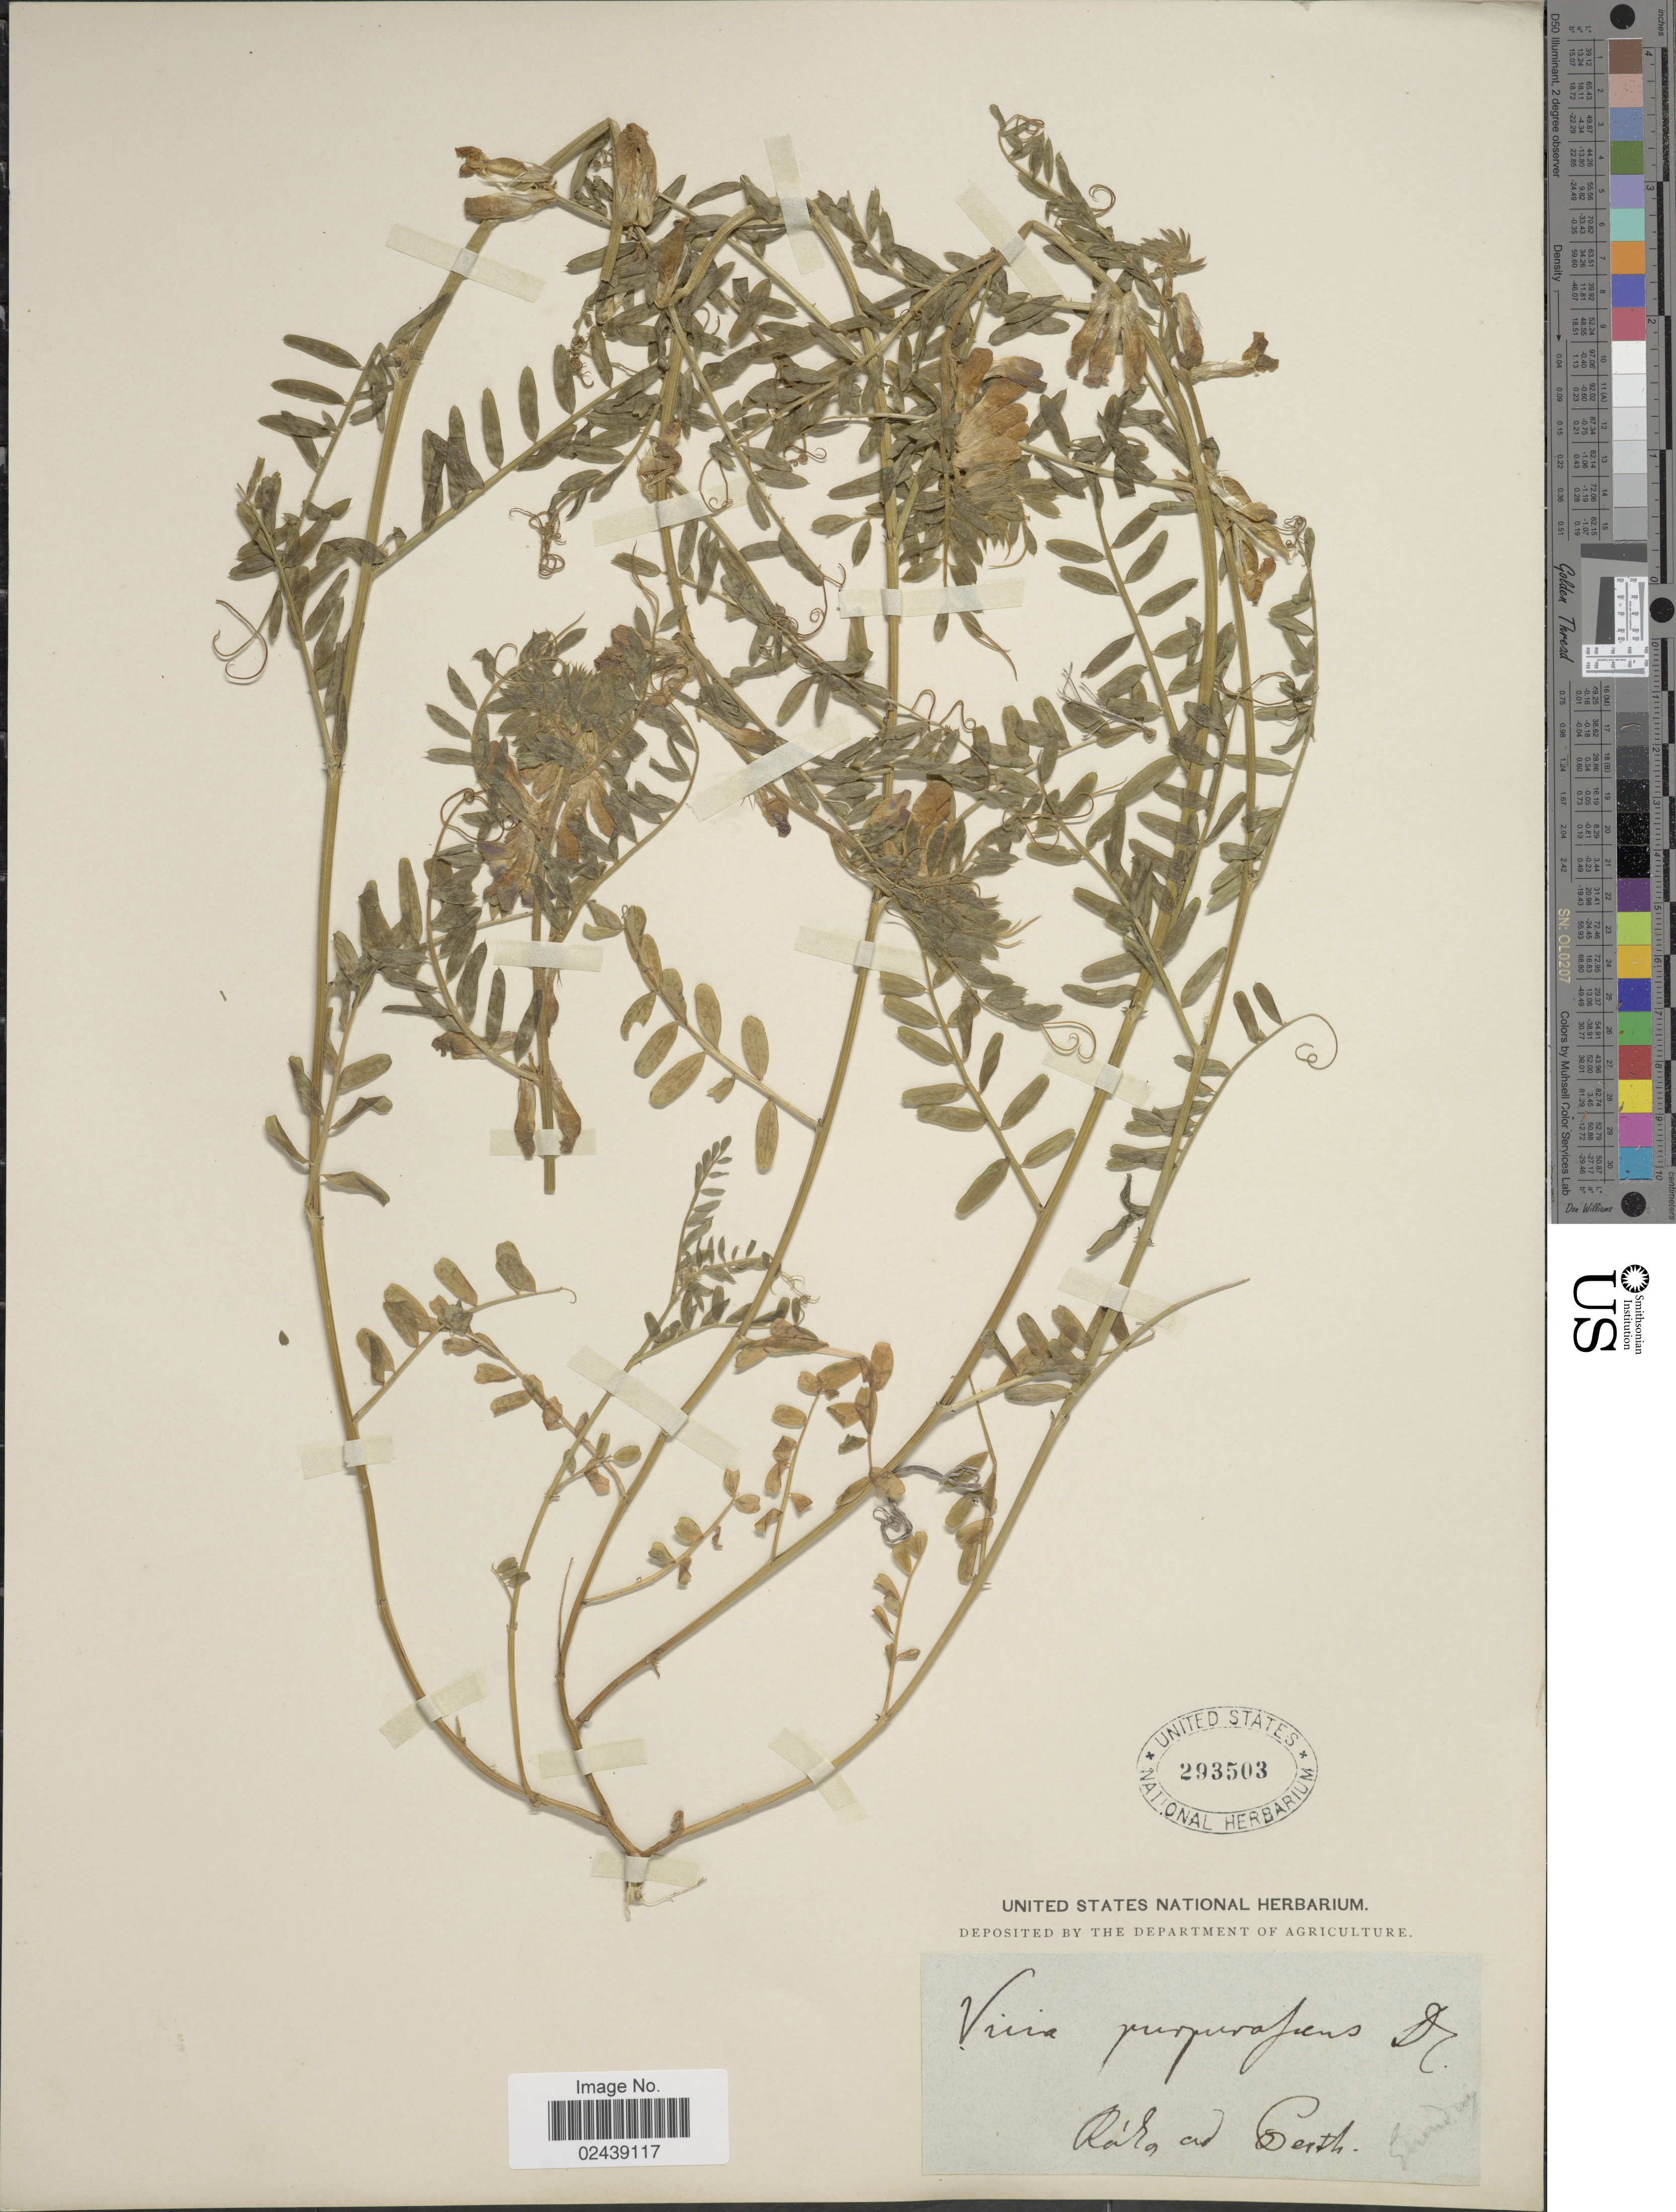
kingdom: Plantae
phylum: Tracheophyta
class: Magnoliopsida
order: Fabales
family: Fabaceae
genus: Vicia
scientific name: Vicia purpurascens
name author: DC.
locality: Rara ad Derth [unsure placement] [interpreted]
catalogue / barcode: US 293503